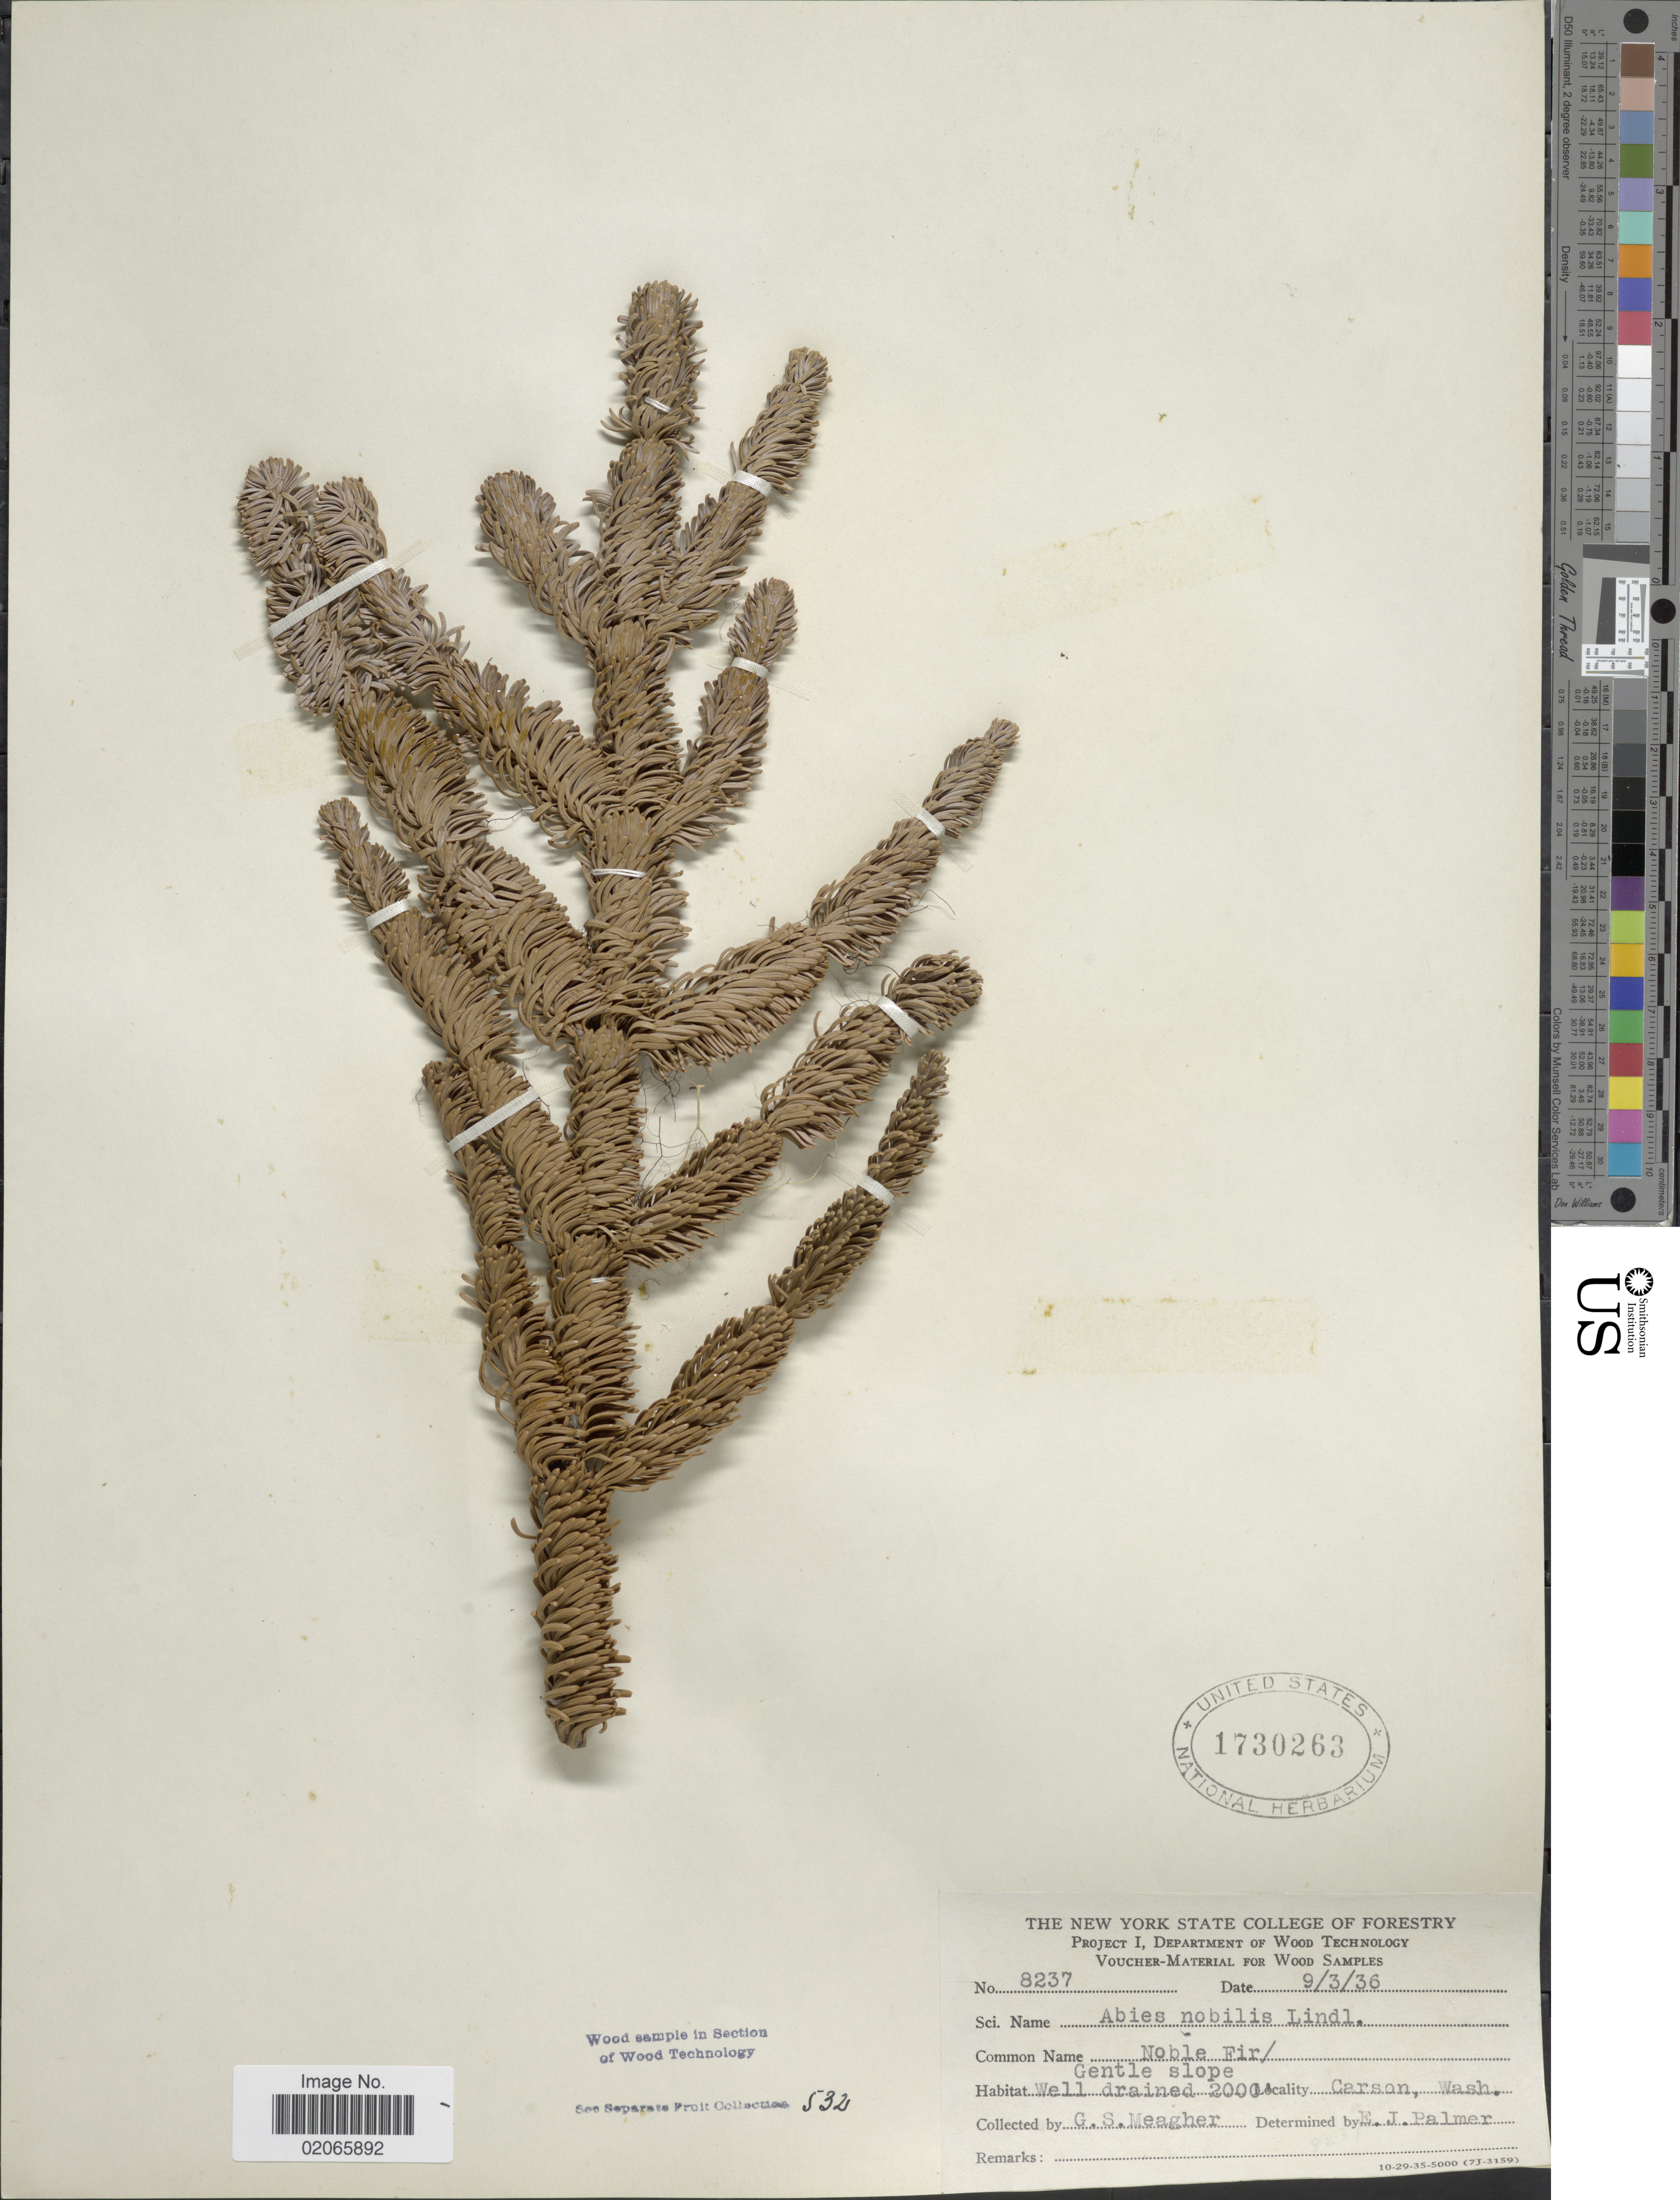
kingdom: Plantae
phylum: Tracheophyta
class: Pinopsida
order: Pinales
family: Pinaceae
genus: Abies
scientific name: Abies procera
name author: Rehder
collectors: G. Meagher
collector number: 8237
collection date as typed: Transcribed d/m/y: 3/9/36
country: United States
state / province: Washington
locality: Carson, Wash.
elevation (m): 610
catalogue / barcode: US 1730263